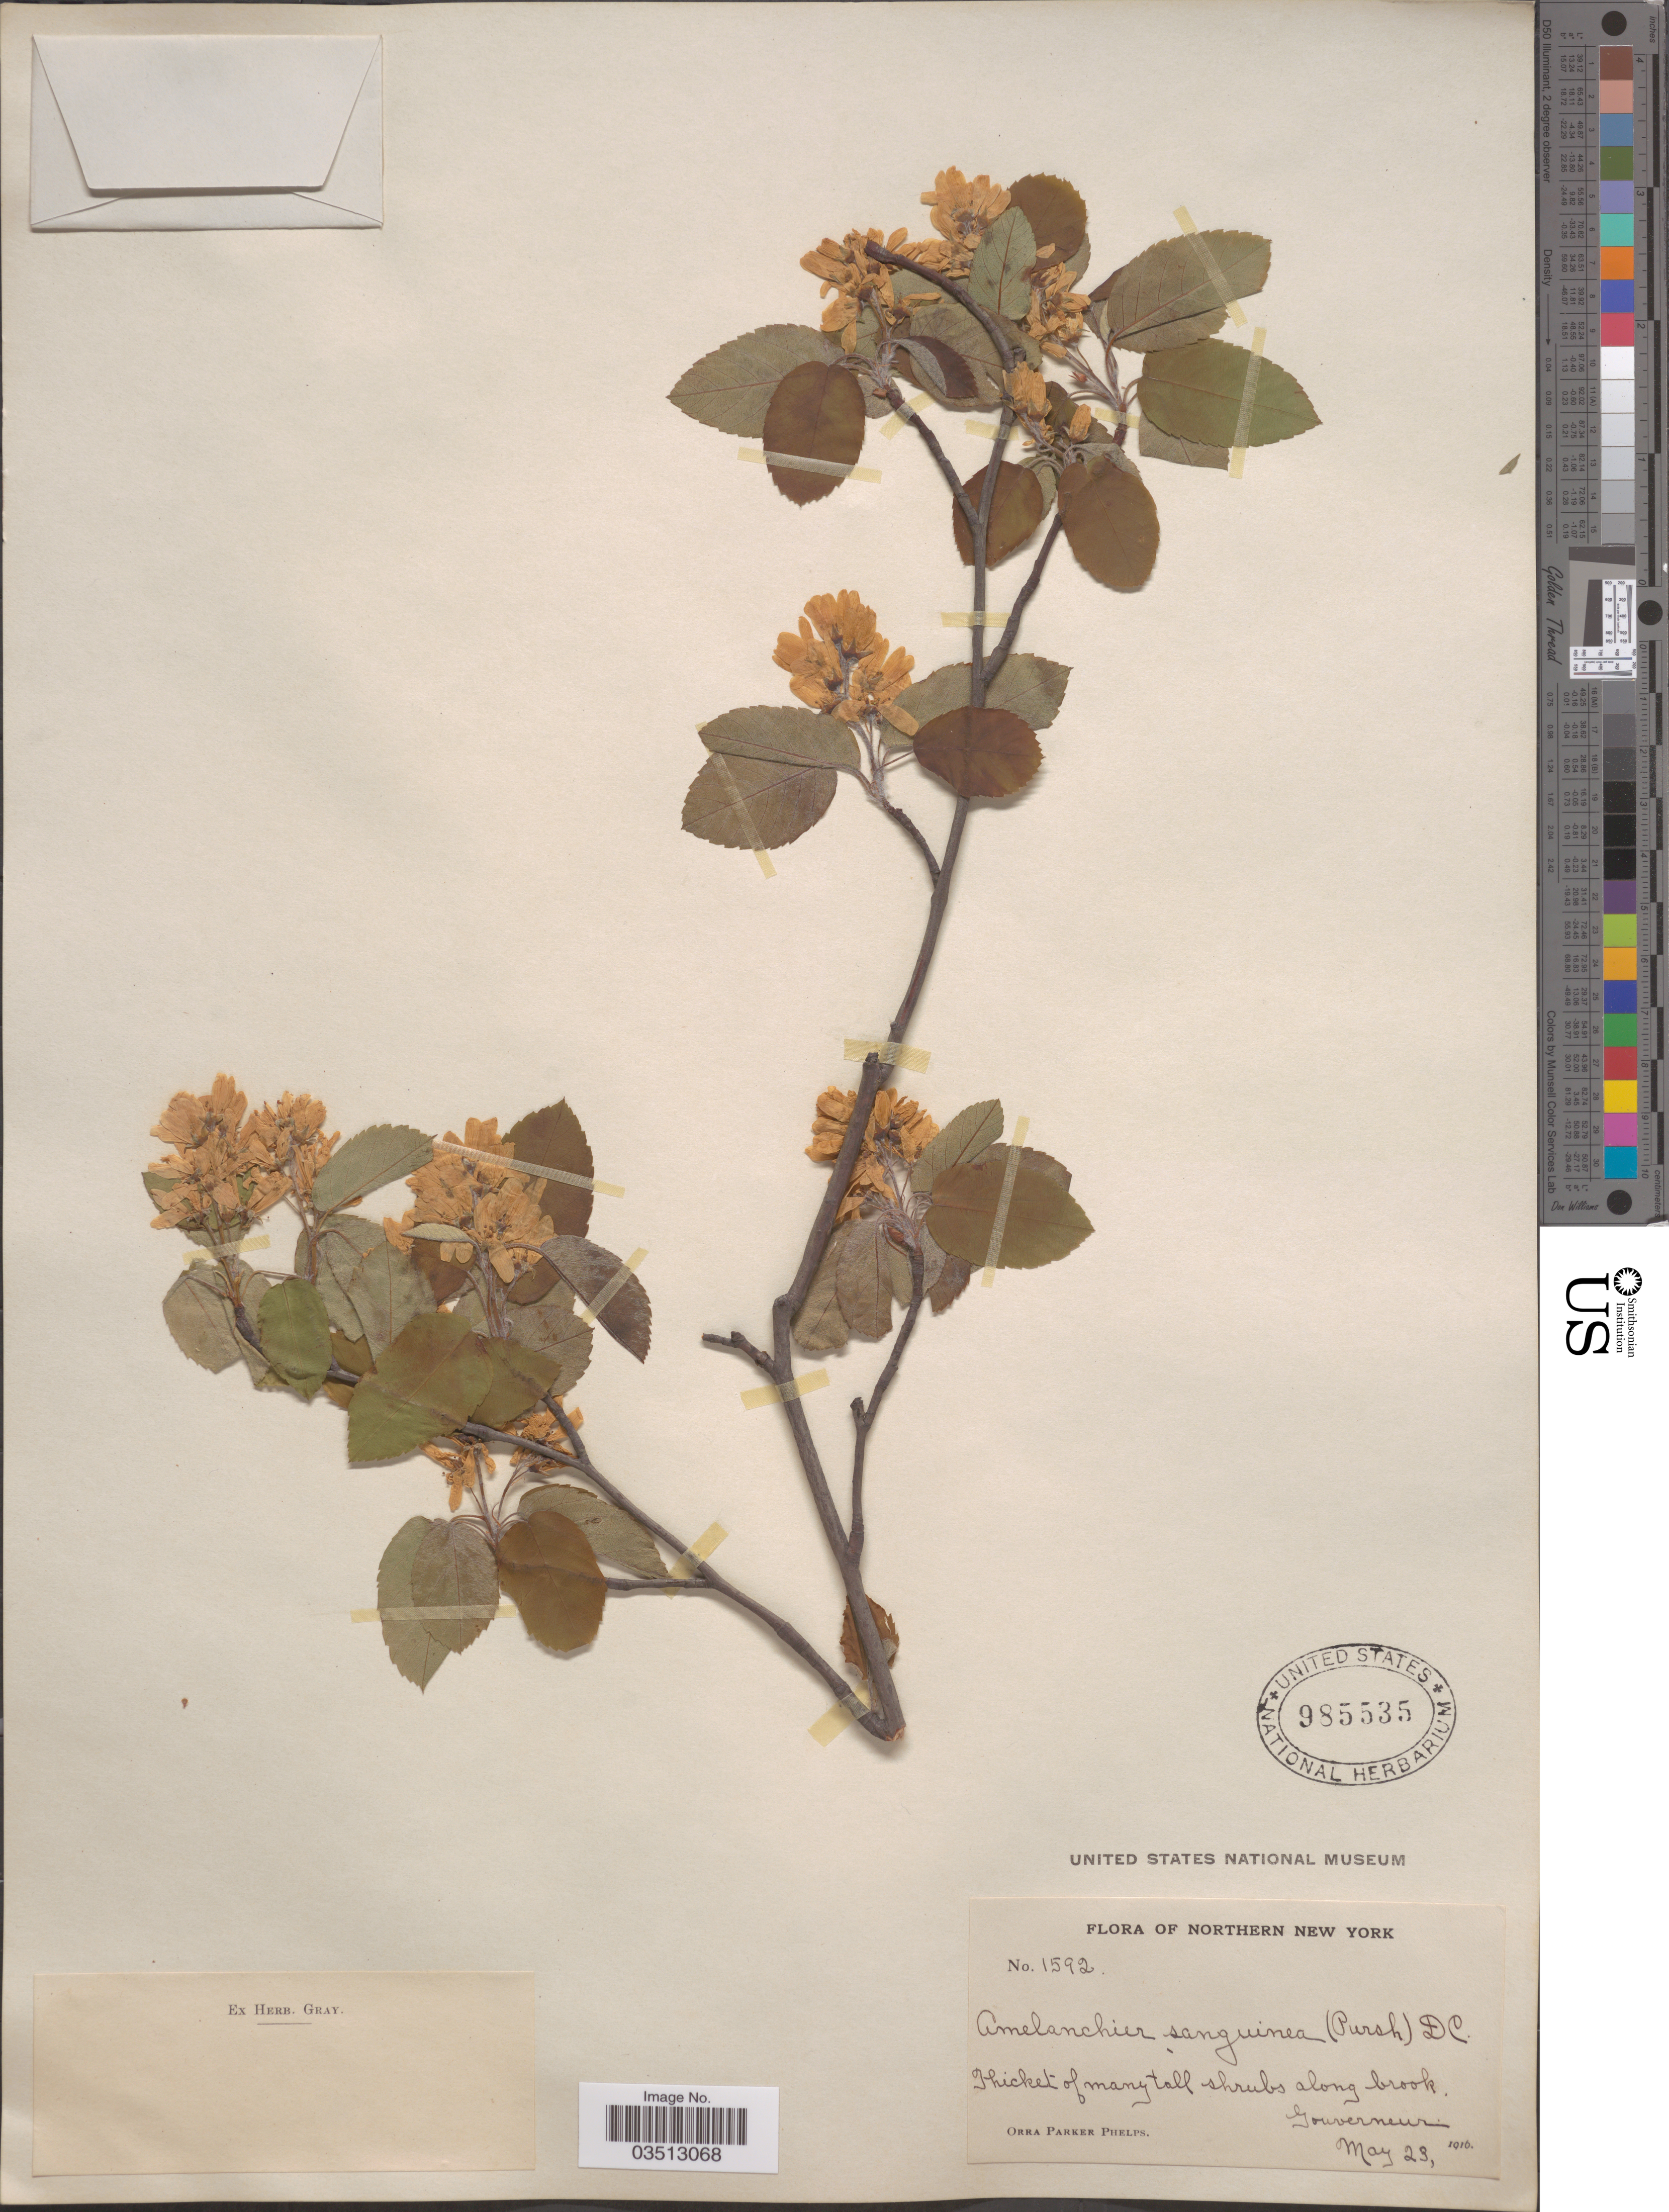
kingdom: Plantae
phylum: Tracheophyta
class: Magnoliopsida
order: Rosales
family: Rosaceae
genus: Amelanchier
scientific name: Amelanchier sp.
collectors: O. P. Phelps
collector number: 1592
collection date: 1916-05-23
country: United States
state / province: New York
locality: Northern New York. Gouverneur.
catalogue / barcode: US 985535